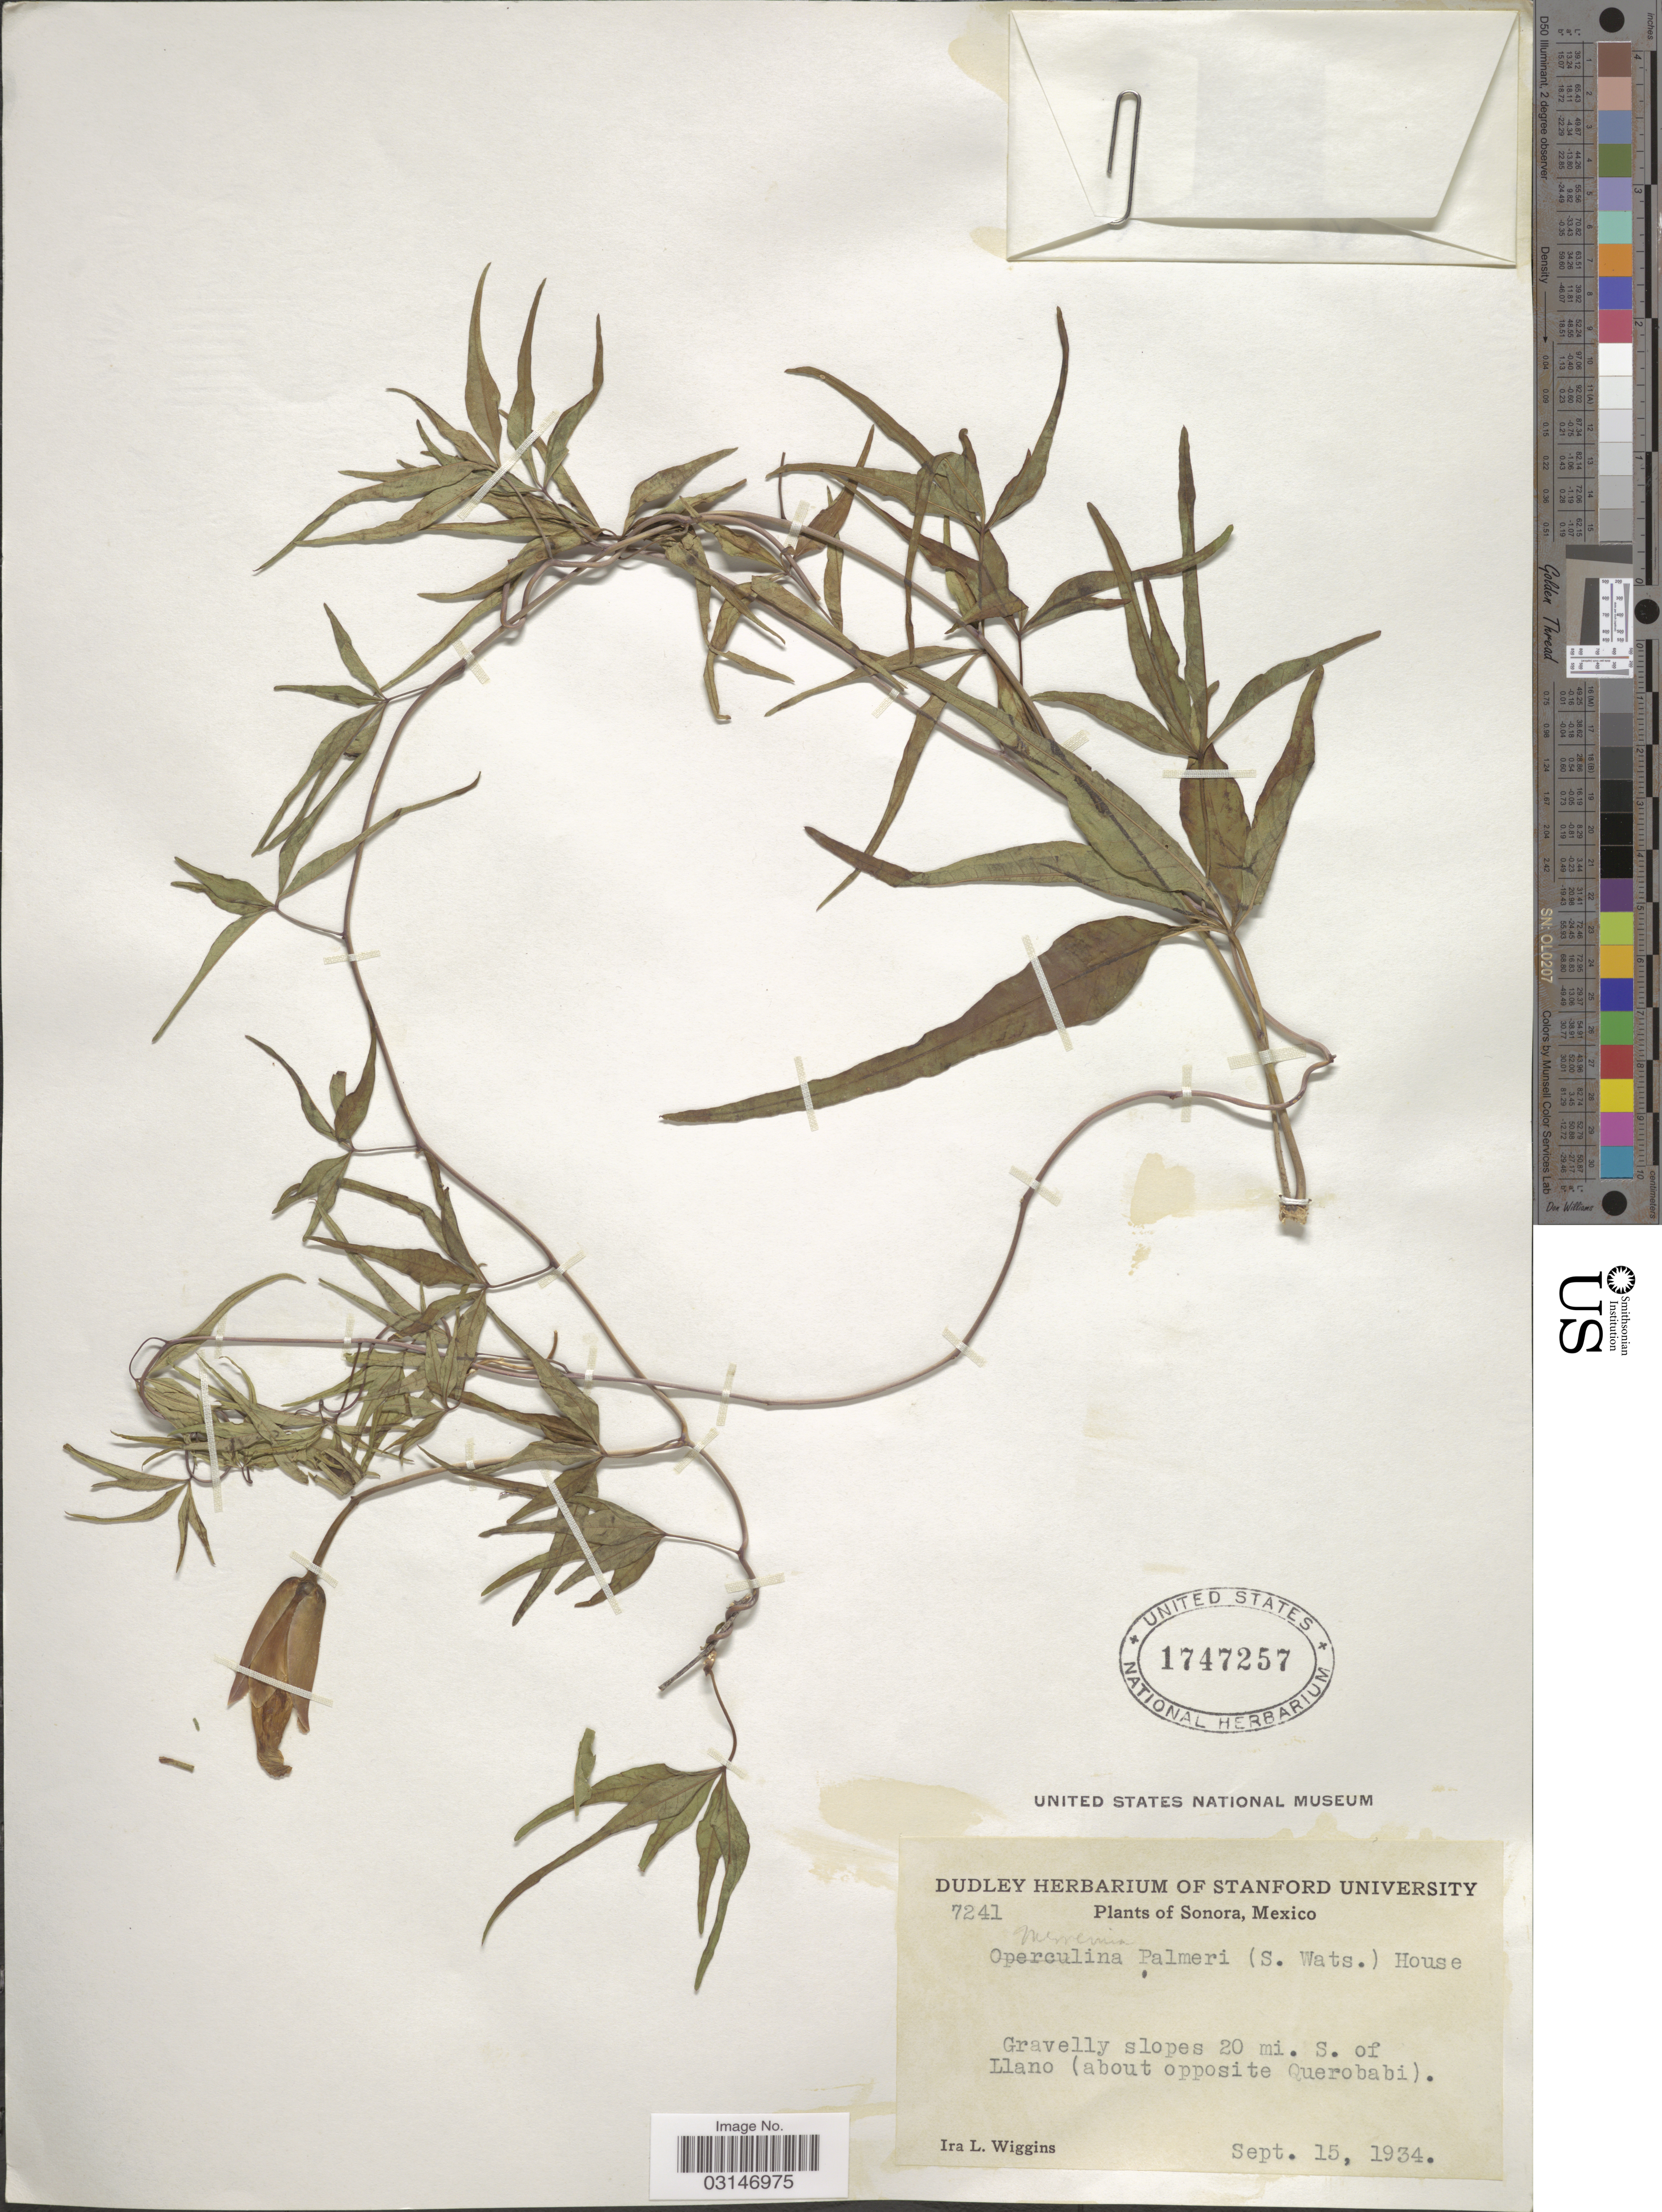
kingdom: Plantae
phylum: Tracheophyta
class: Magnoliopsida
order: Solanales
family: Convolvulaceae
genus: Distimake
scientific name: Distimake palmeri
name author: (S. Watson) A. R. Simões & Sim.-Bianch.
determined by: Strong, Mark T., (BOT), Smithsonian Institution - National Museum of Natural History (UNITED STATES)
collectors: I. L. Wiggins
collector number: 7241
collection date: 1934-09-15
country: Mexico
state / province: Sonora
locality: Gravelly slopes 20 mi. S of Llano (about opposite Querobabi).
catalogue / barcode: US 1747257